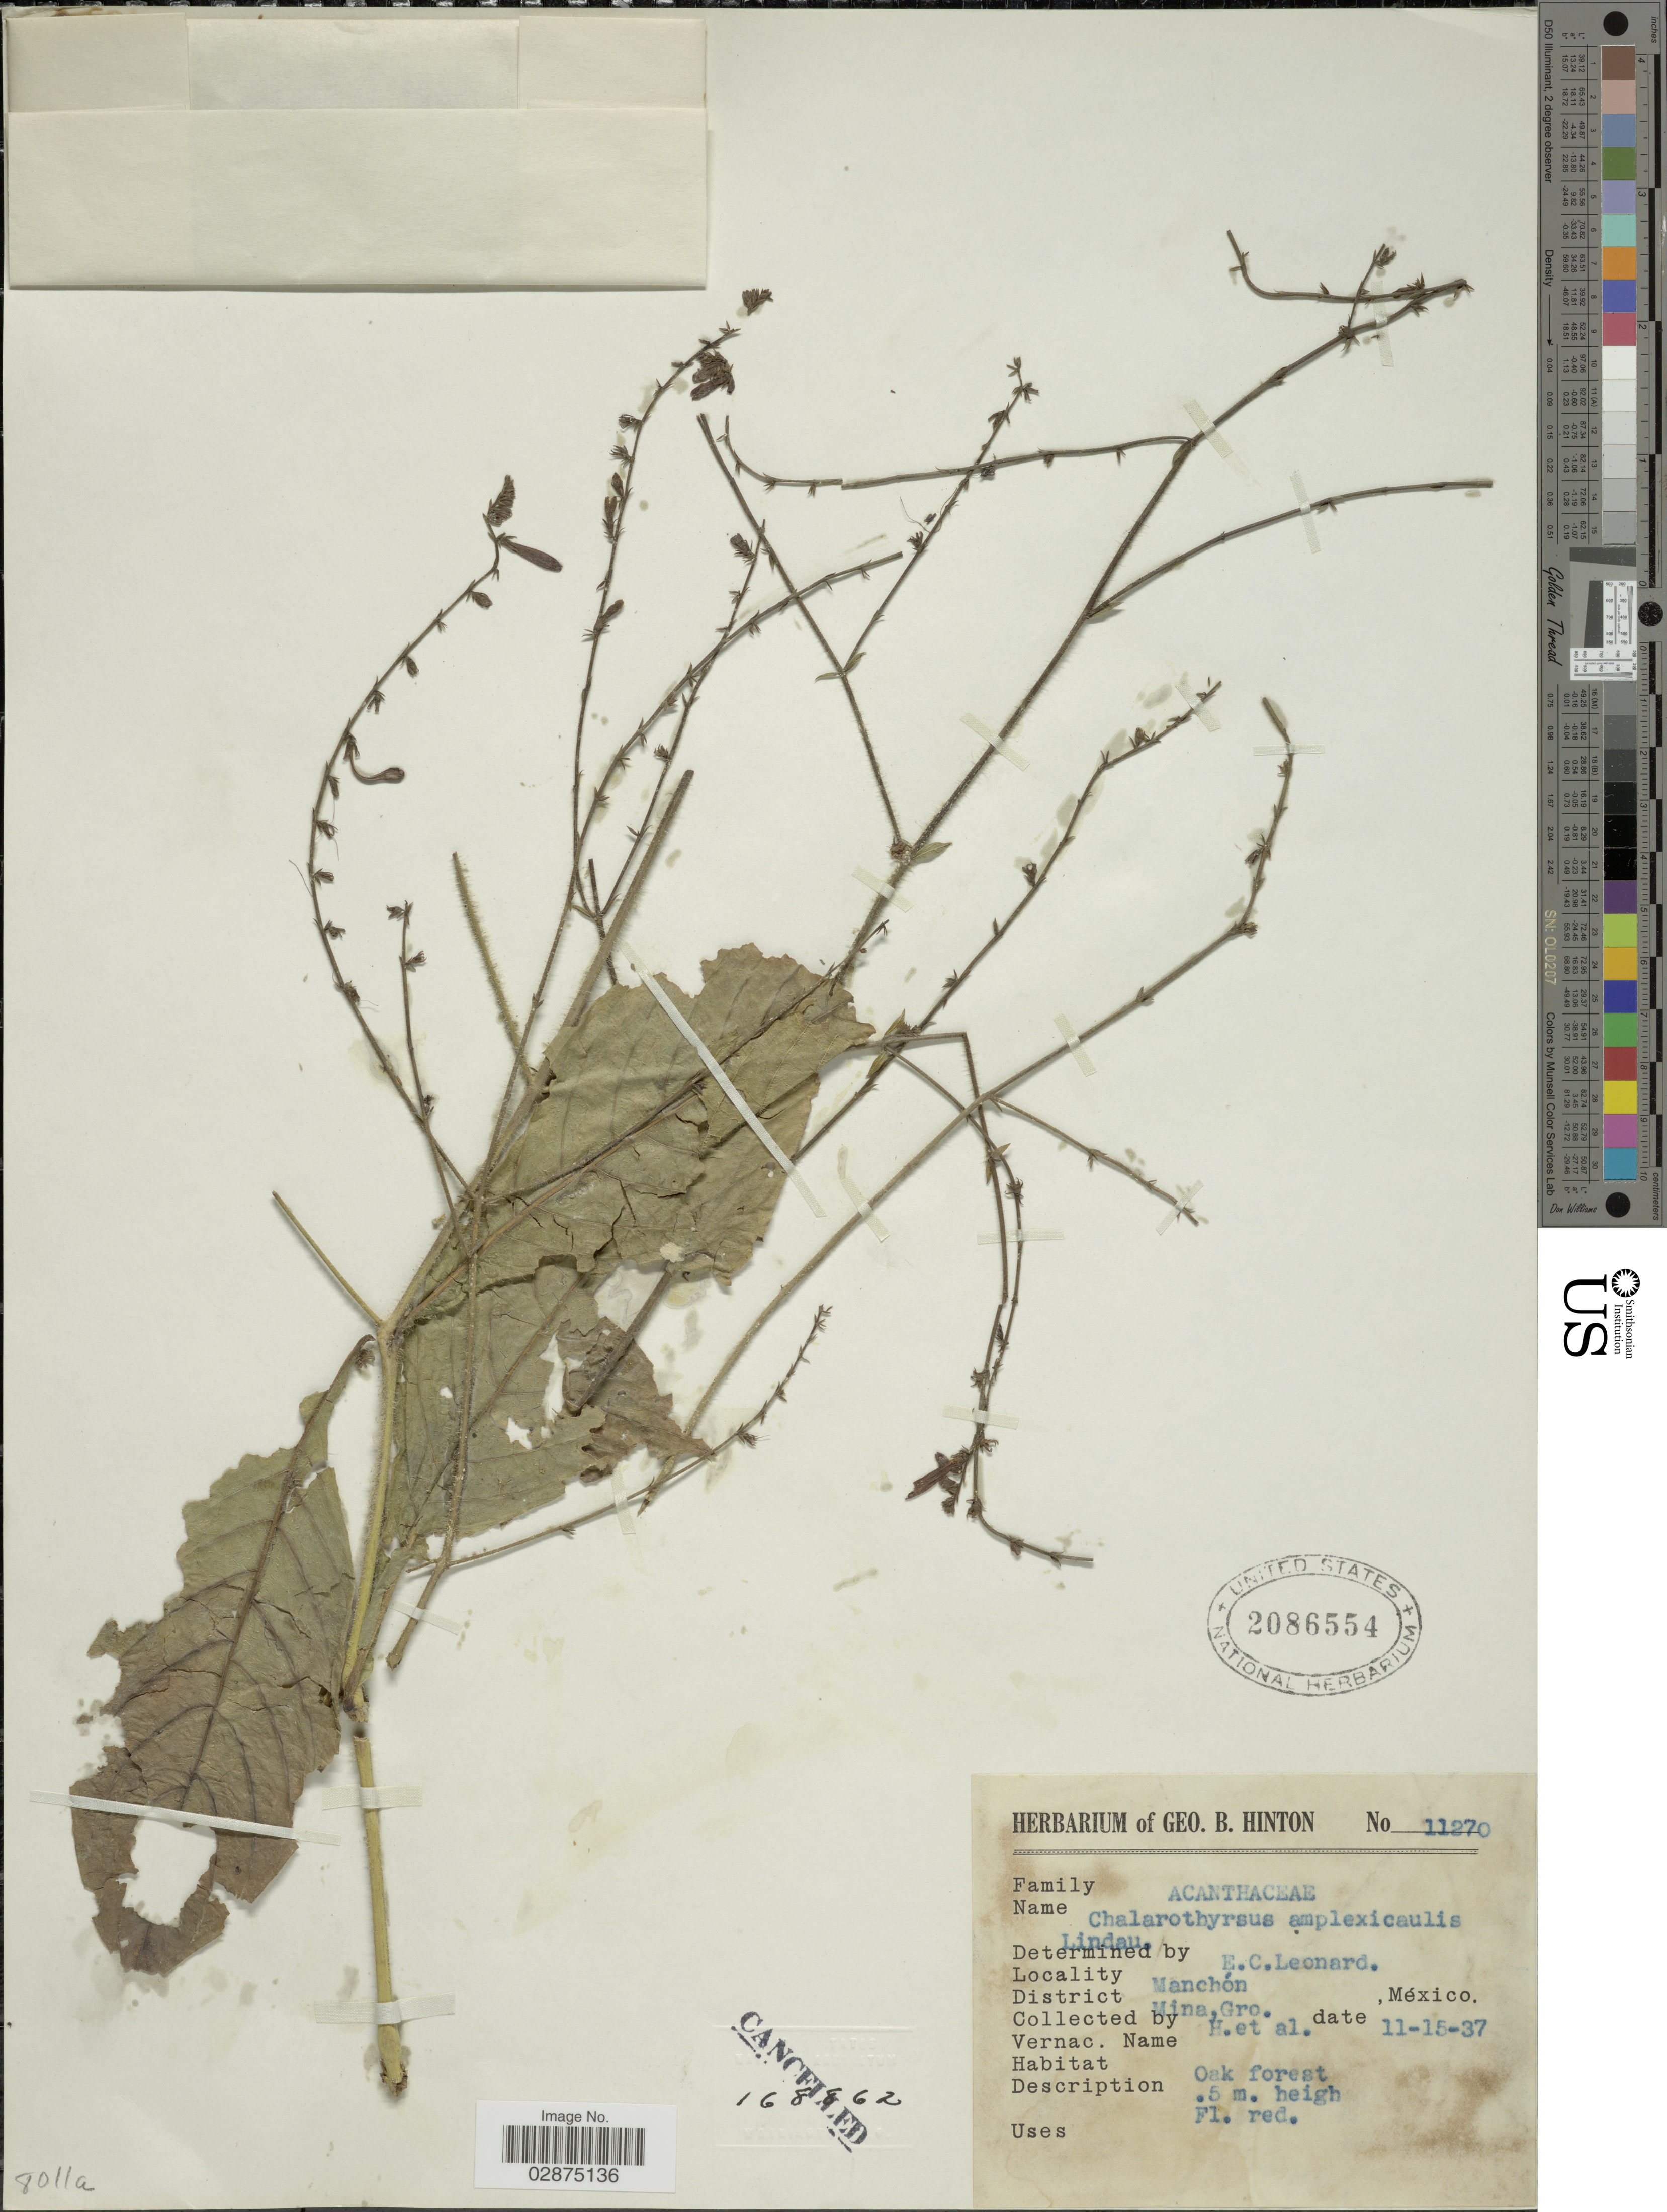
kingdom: Plantae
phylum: Tracheophyta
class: Magnoliopsida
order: Lamiales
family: Acanthaceae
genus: Chalarothyrsus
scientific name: Chalarothyrsus amplexicaulis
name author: Lindau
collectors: G. B. Hinton & et al.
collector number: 11270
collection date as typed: Transcribed d/m/y: 15/11/37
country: Mexico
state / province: Guerrero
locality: Manchón. District Mina, Gro.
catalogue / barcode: US 2086554